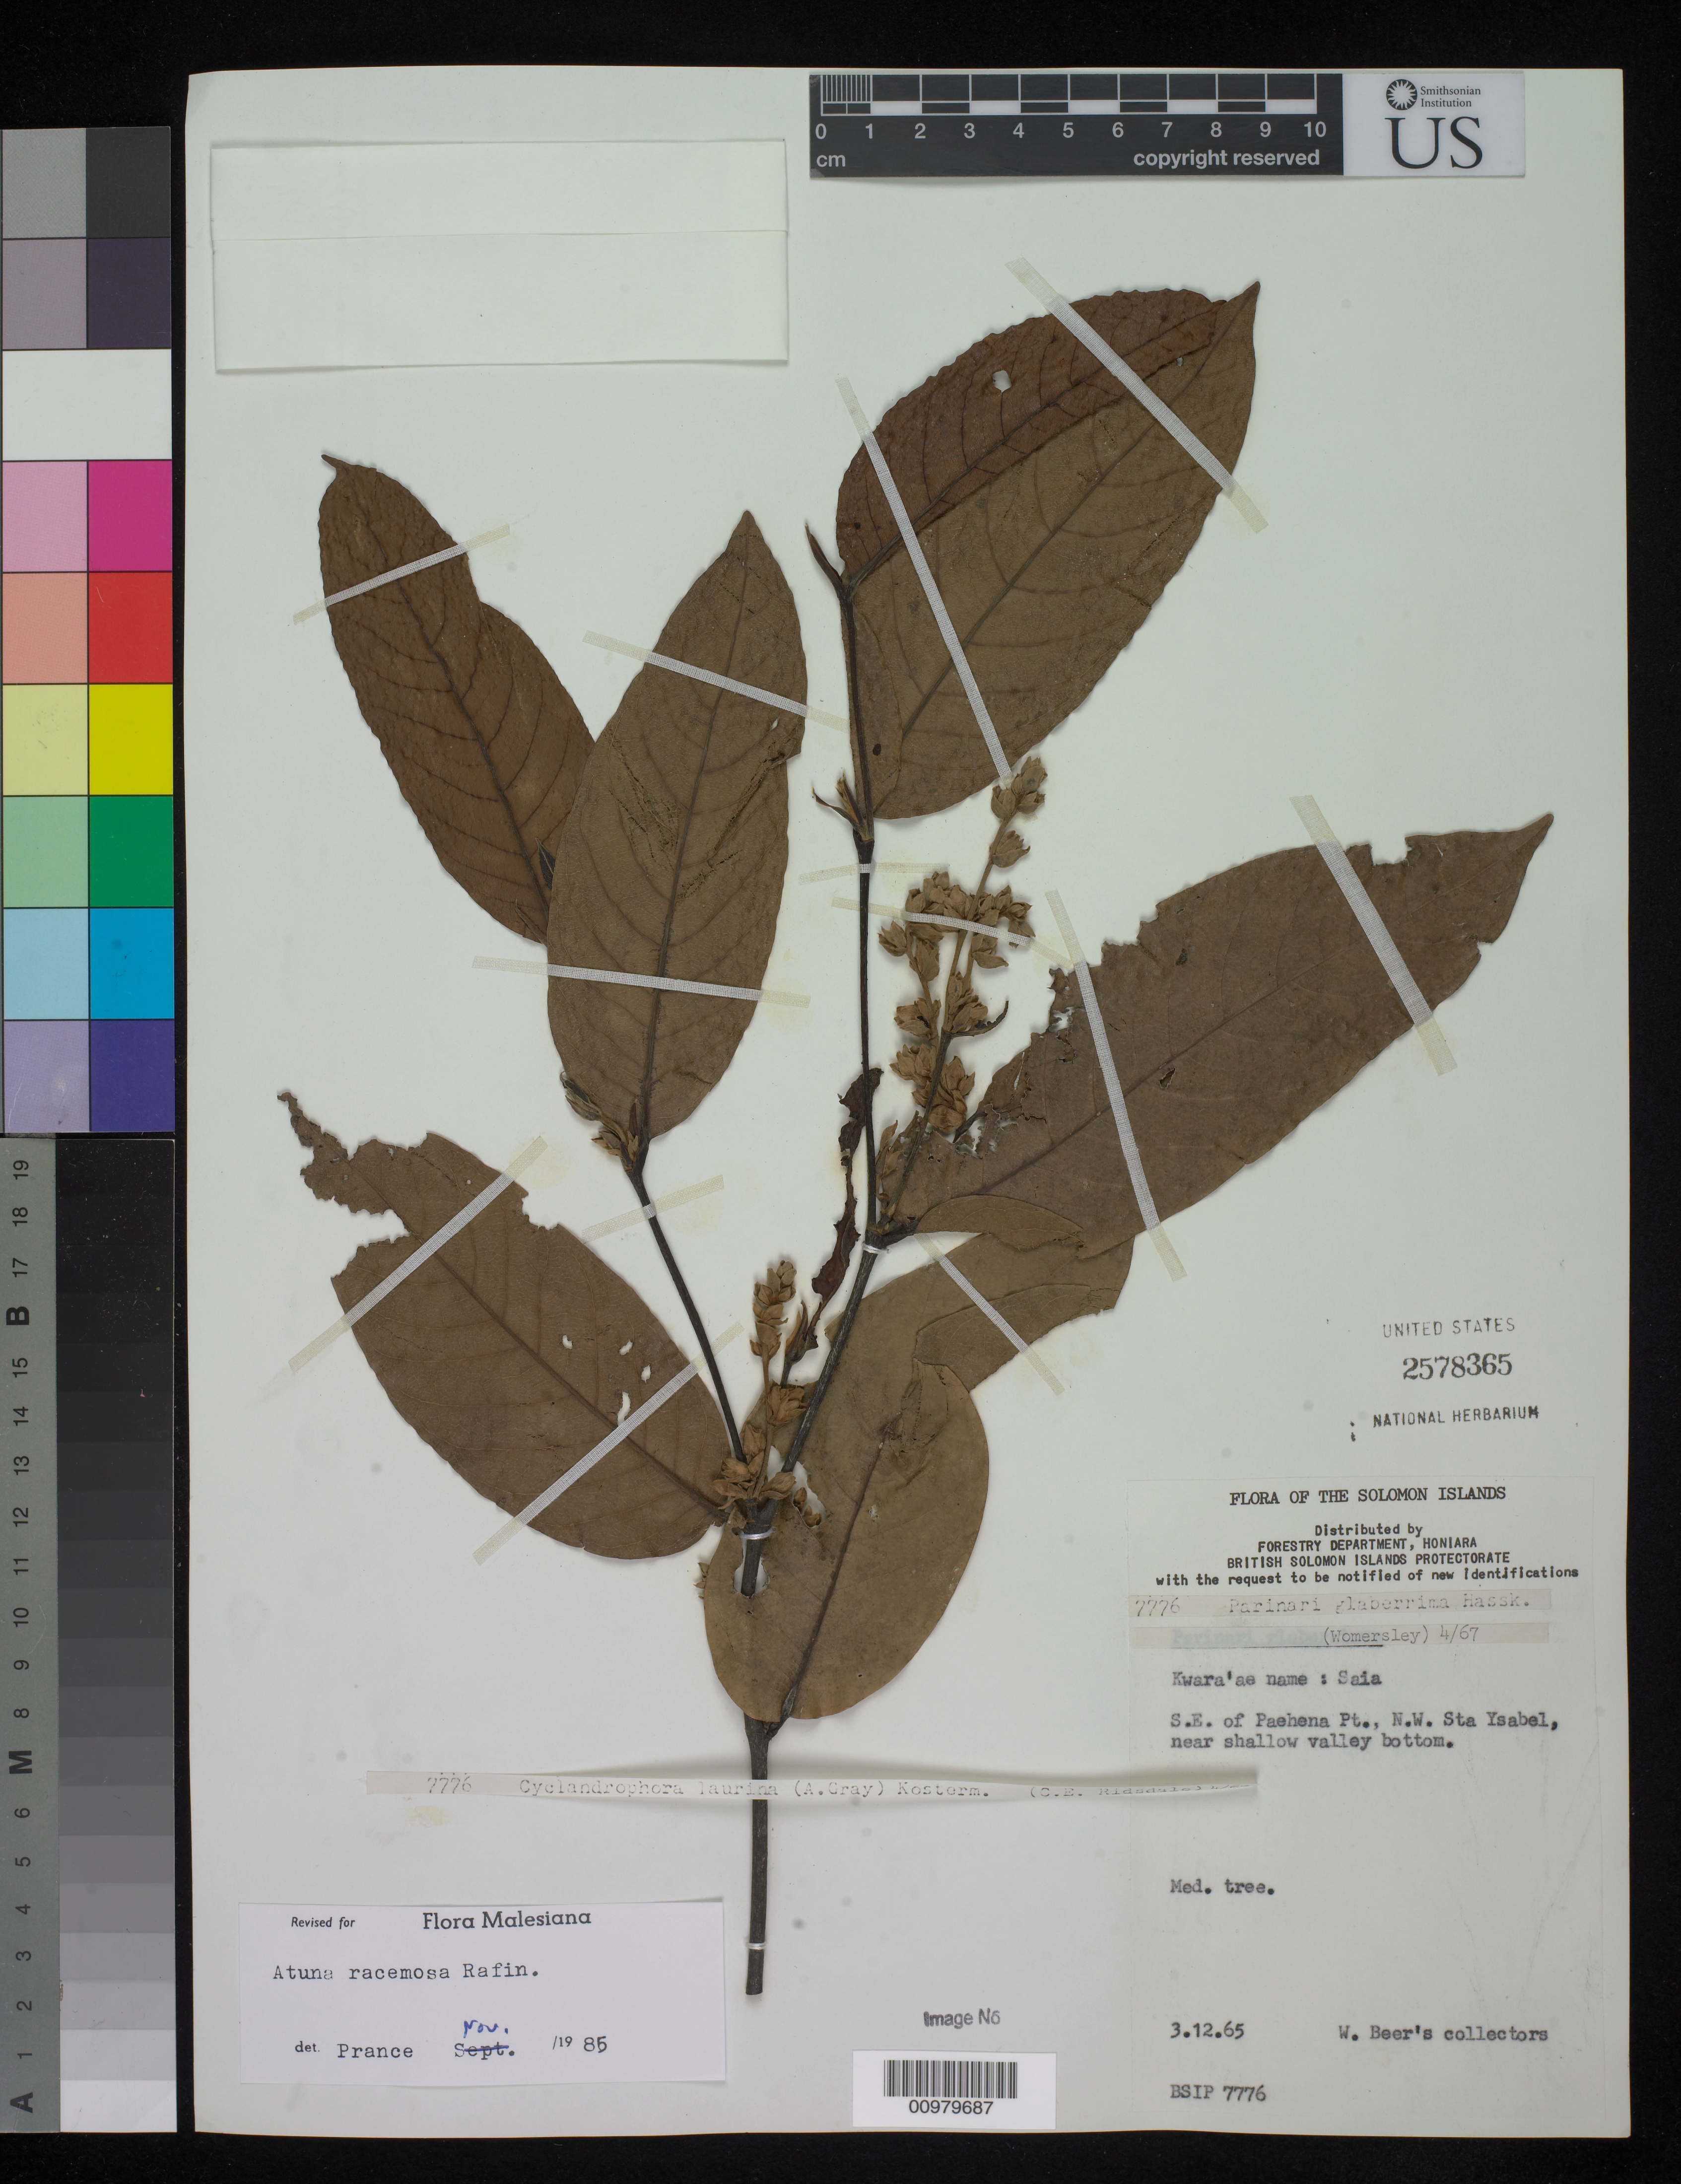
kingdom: Plantae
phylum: Tracheophyta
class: Magnoliopsida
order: Malpighiales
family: Chrysobalanaceae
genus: Atuna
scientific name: Atuna racemosa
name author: Raf.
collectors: W. Beer's Collectors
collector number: BSIP 7776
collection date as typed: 12 Mar 1965 or 03 Dec 1965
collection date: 1965-03-12 or 1965-12-03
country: Solomon Islands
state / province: Isabel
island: Santa Isabel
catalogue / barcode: US 2578365